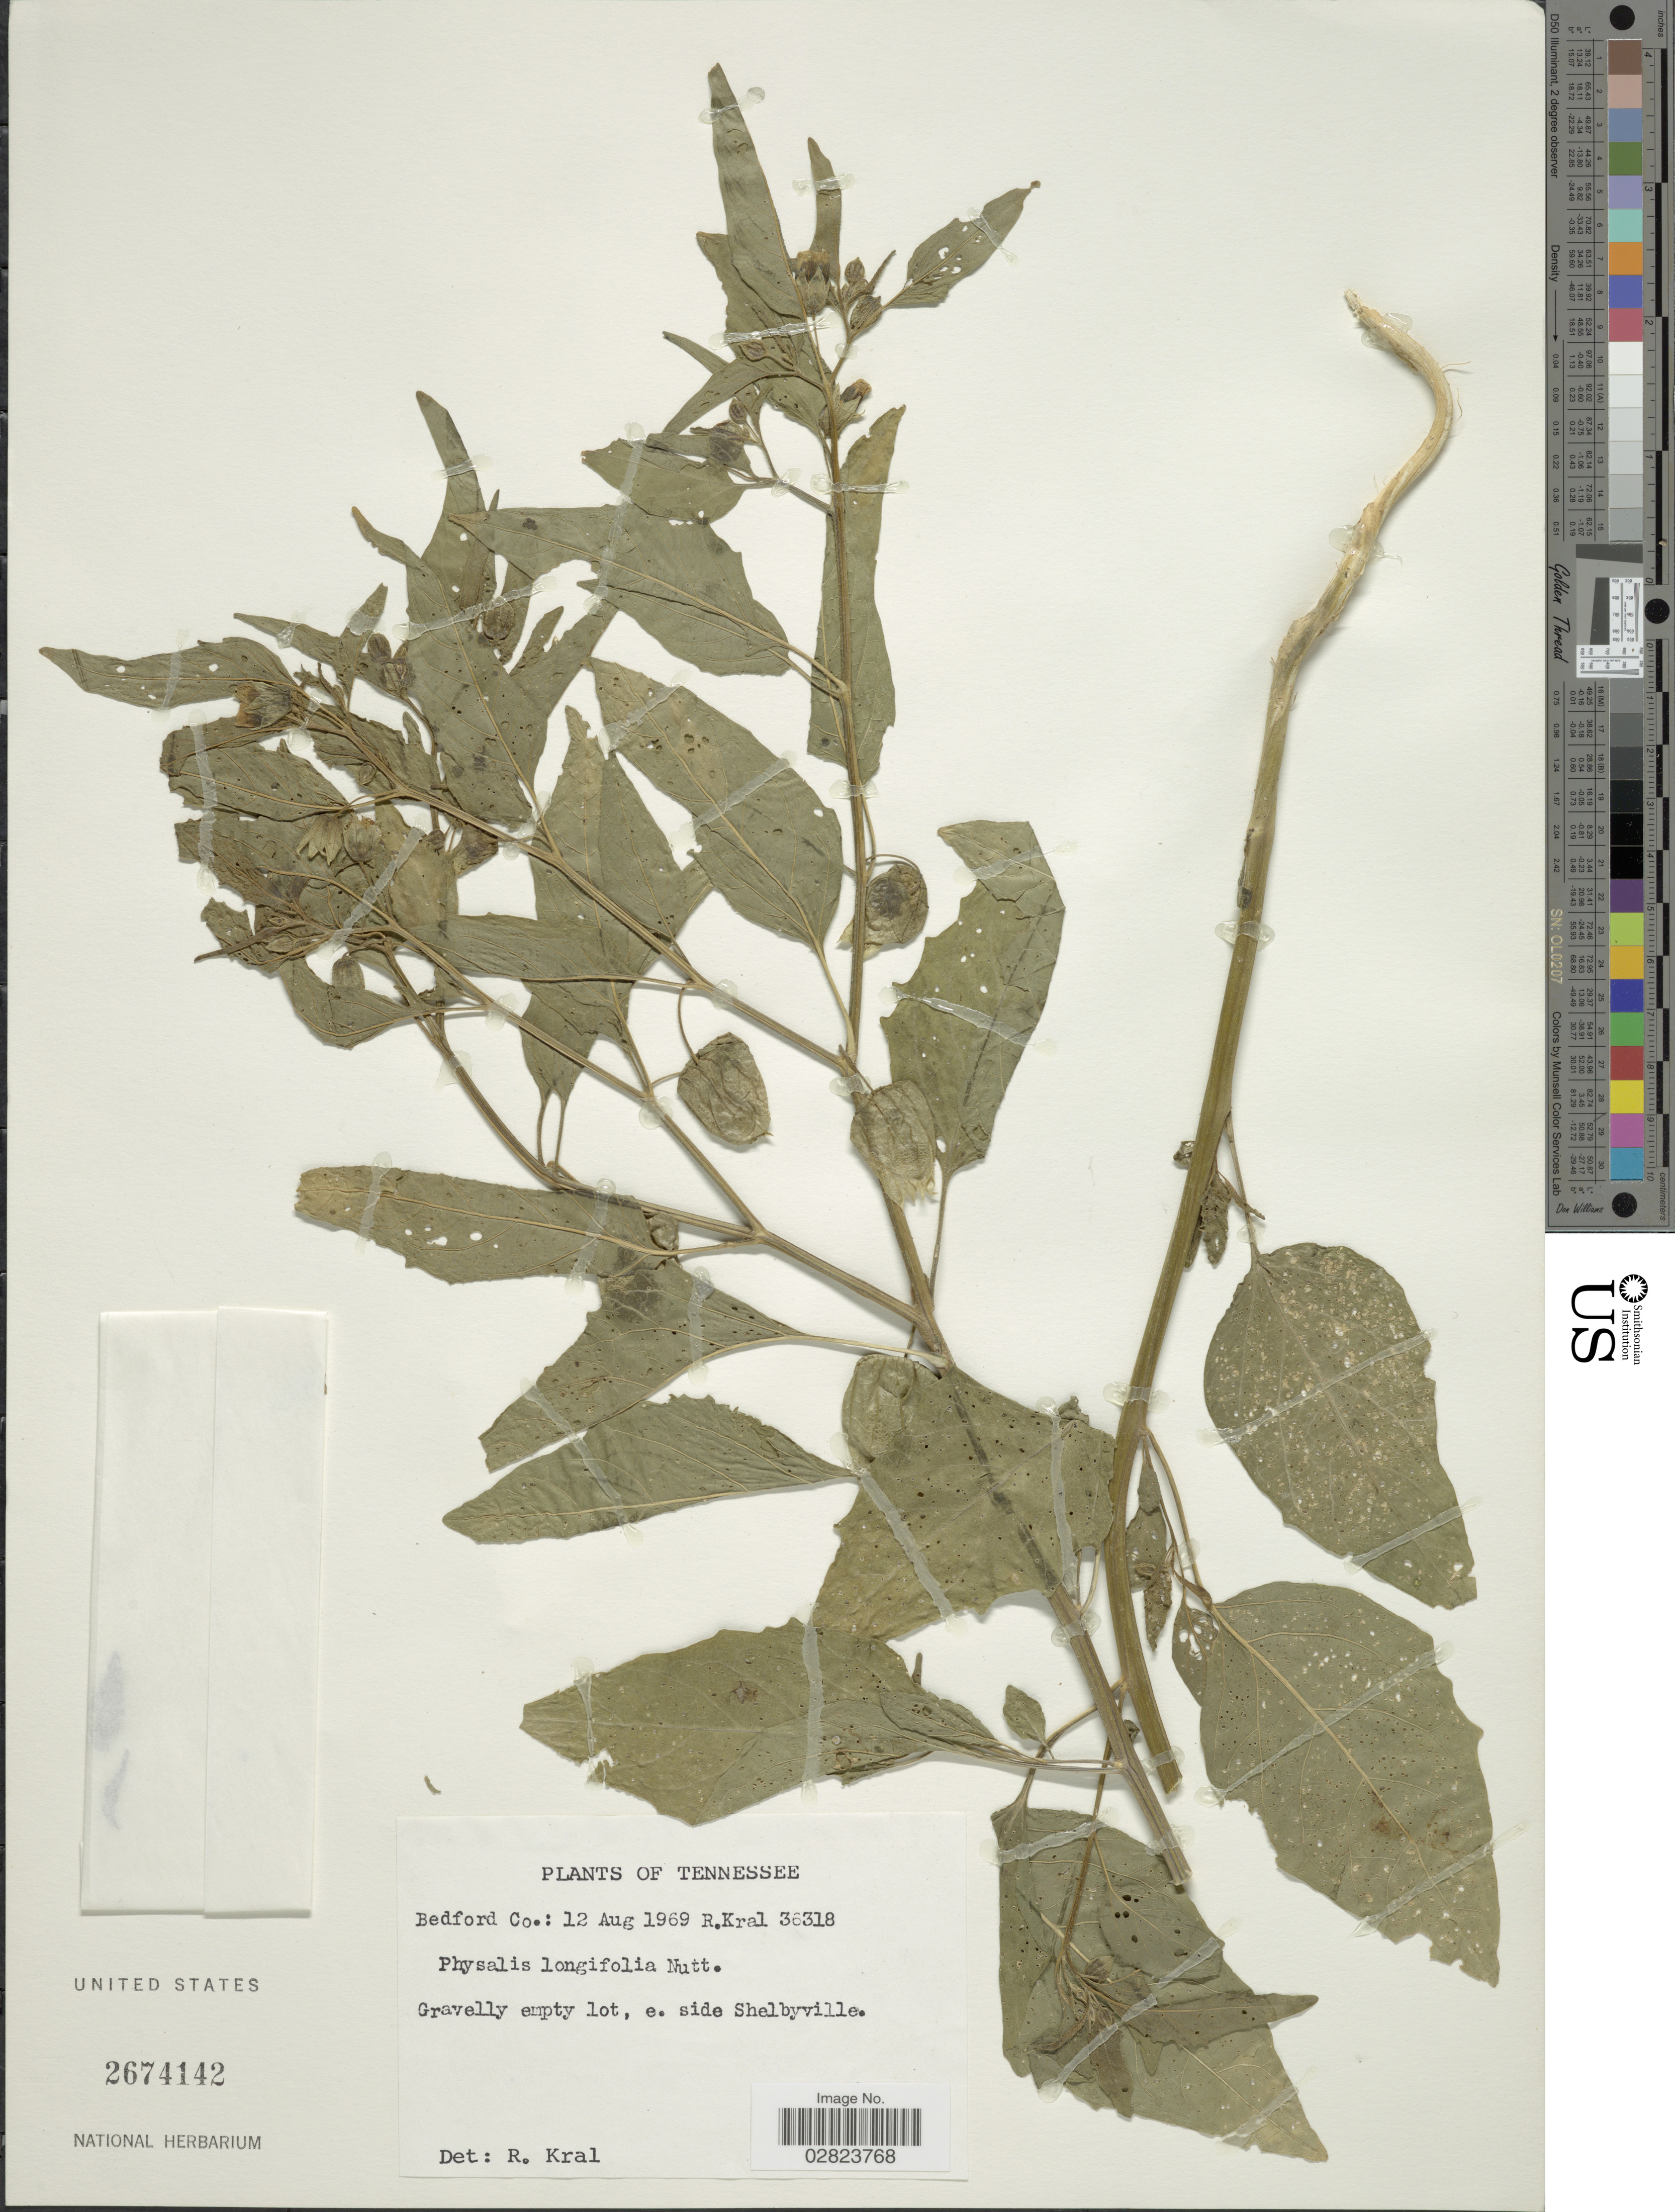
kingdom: Plantae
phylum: Tracheophyta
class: Magnoliopsida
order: Solanales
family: Solanaceae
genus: Physalis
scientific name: Physalis longifolia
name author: Nutt.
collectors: R. Kral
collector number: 36318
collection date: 1969-08-12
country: United States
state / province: Tennessee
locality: Bedford Co. Gravelly empty lot, e. side Shelbyville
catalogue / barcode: US 2674142